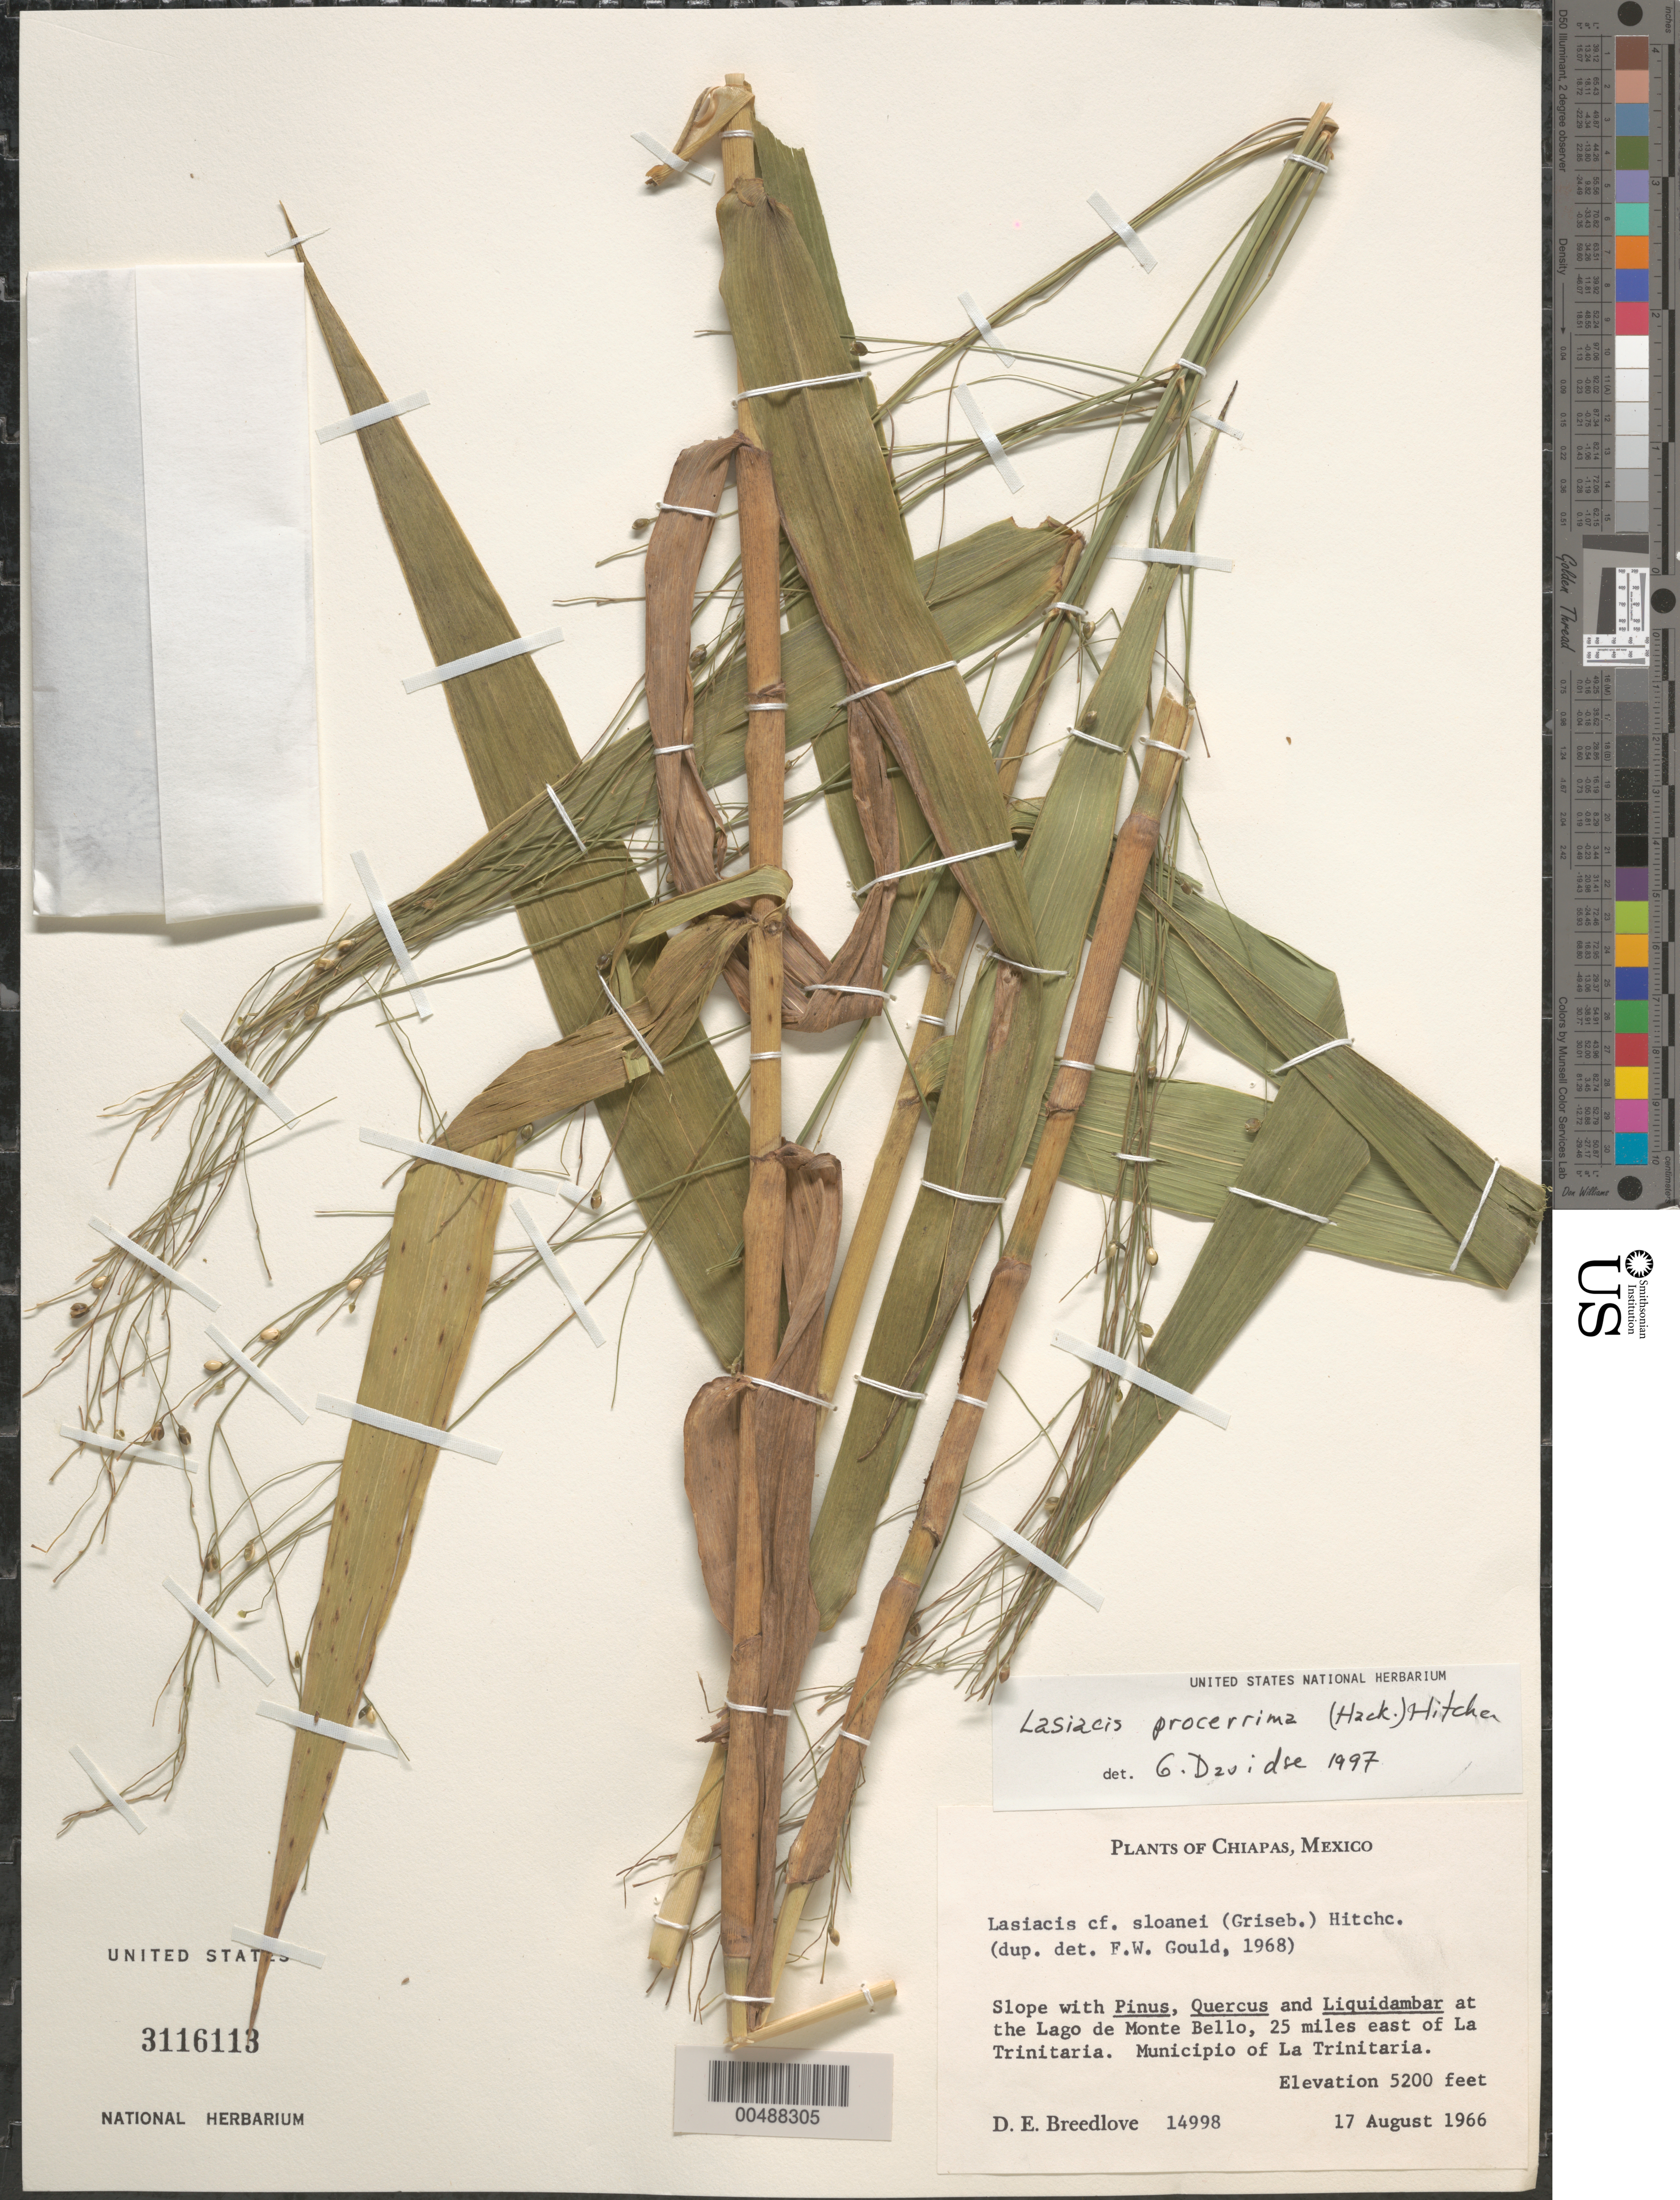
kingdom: Plantae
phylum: Tracheophyta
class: Liliopsida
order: Poales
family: Poaceae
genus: Lasiacis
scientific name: Lasiacis procerrima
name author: (Hack.) Hitchc.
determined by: Davidse, Gerrit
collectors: D. E. Breedlove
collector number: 14998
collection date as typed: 17 Aug 1966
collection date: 1966-08-17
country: Mexico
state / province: Chiapas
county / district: La Trinitaria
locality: At the Lago de Monte Bello, 25 mi E of La Trinitaria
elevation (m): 1585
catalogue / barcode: US 3116113